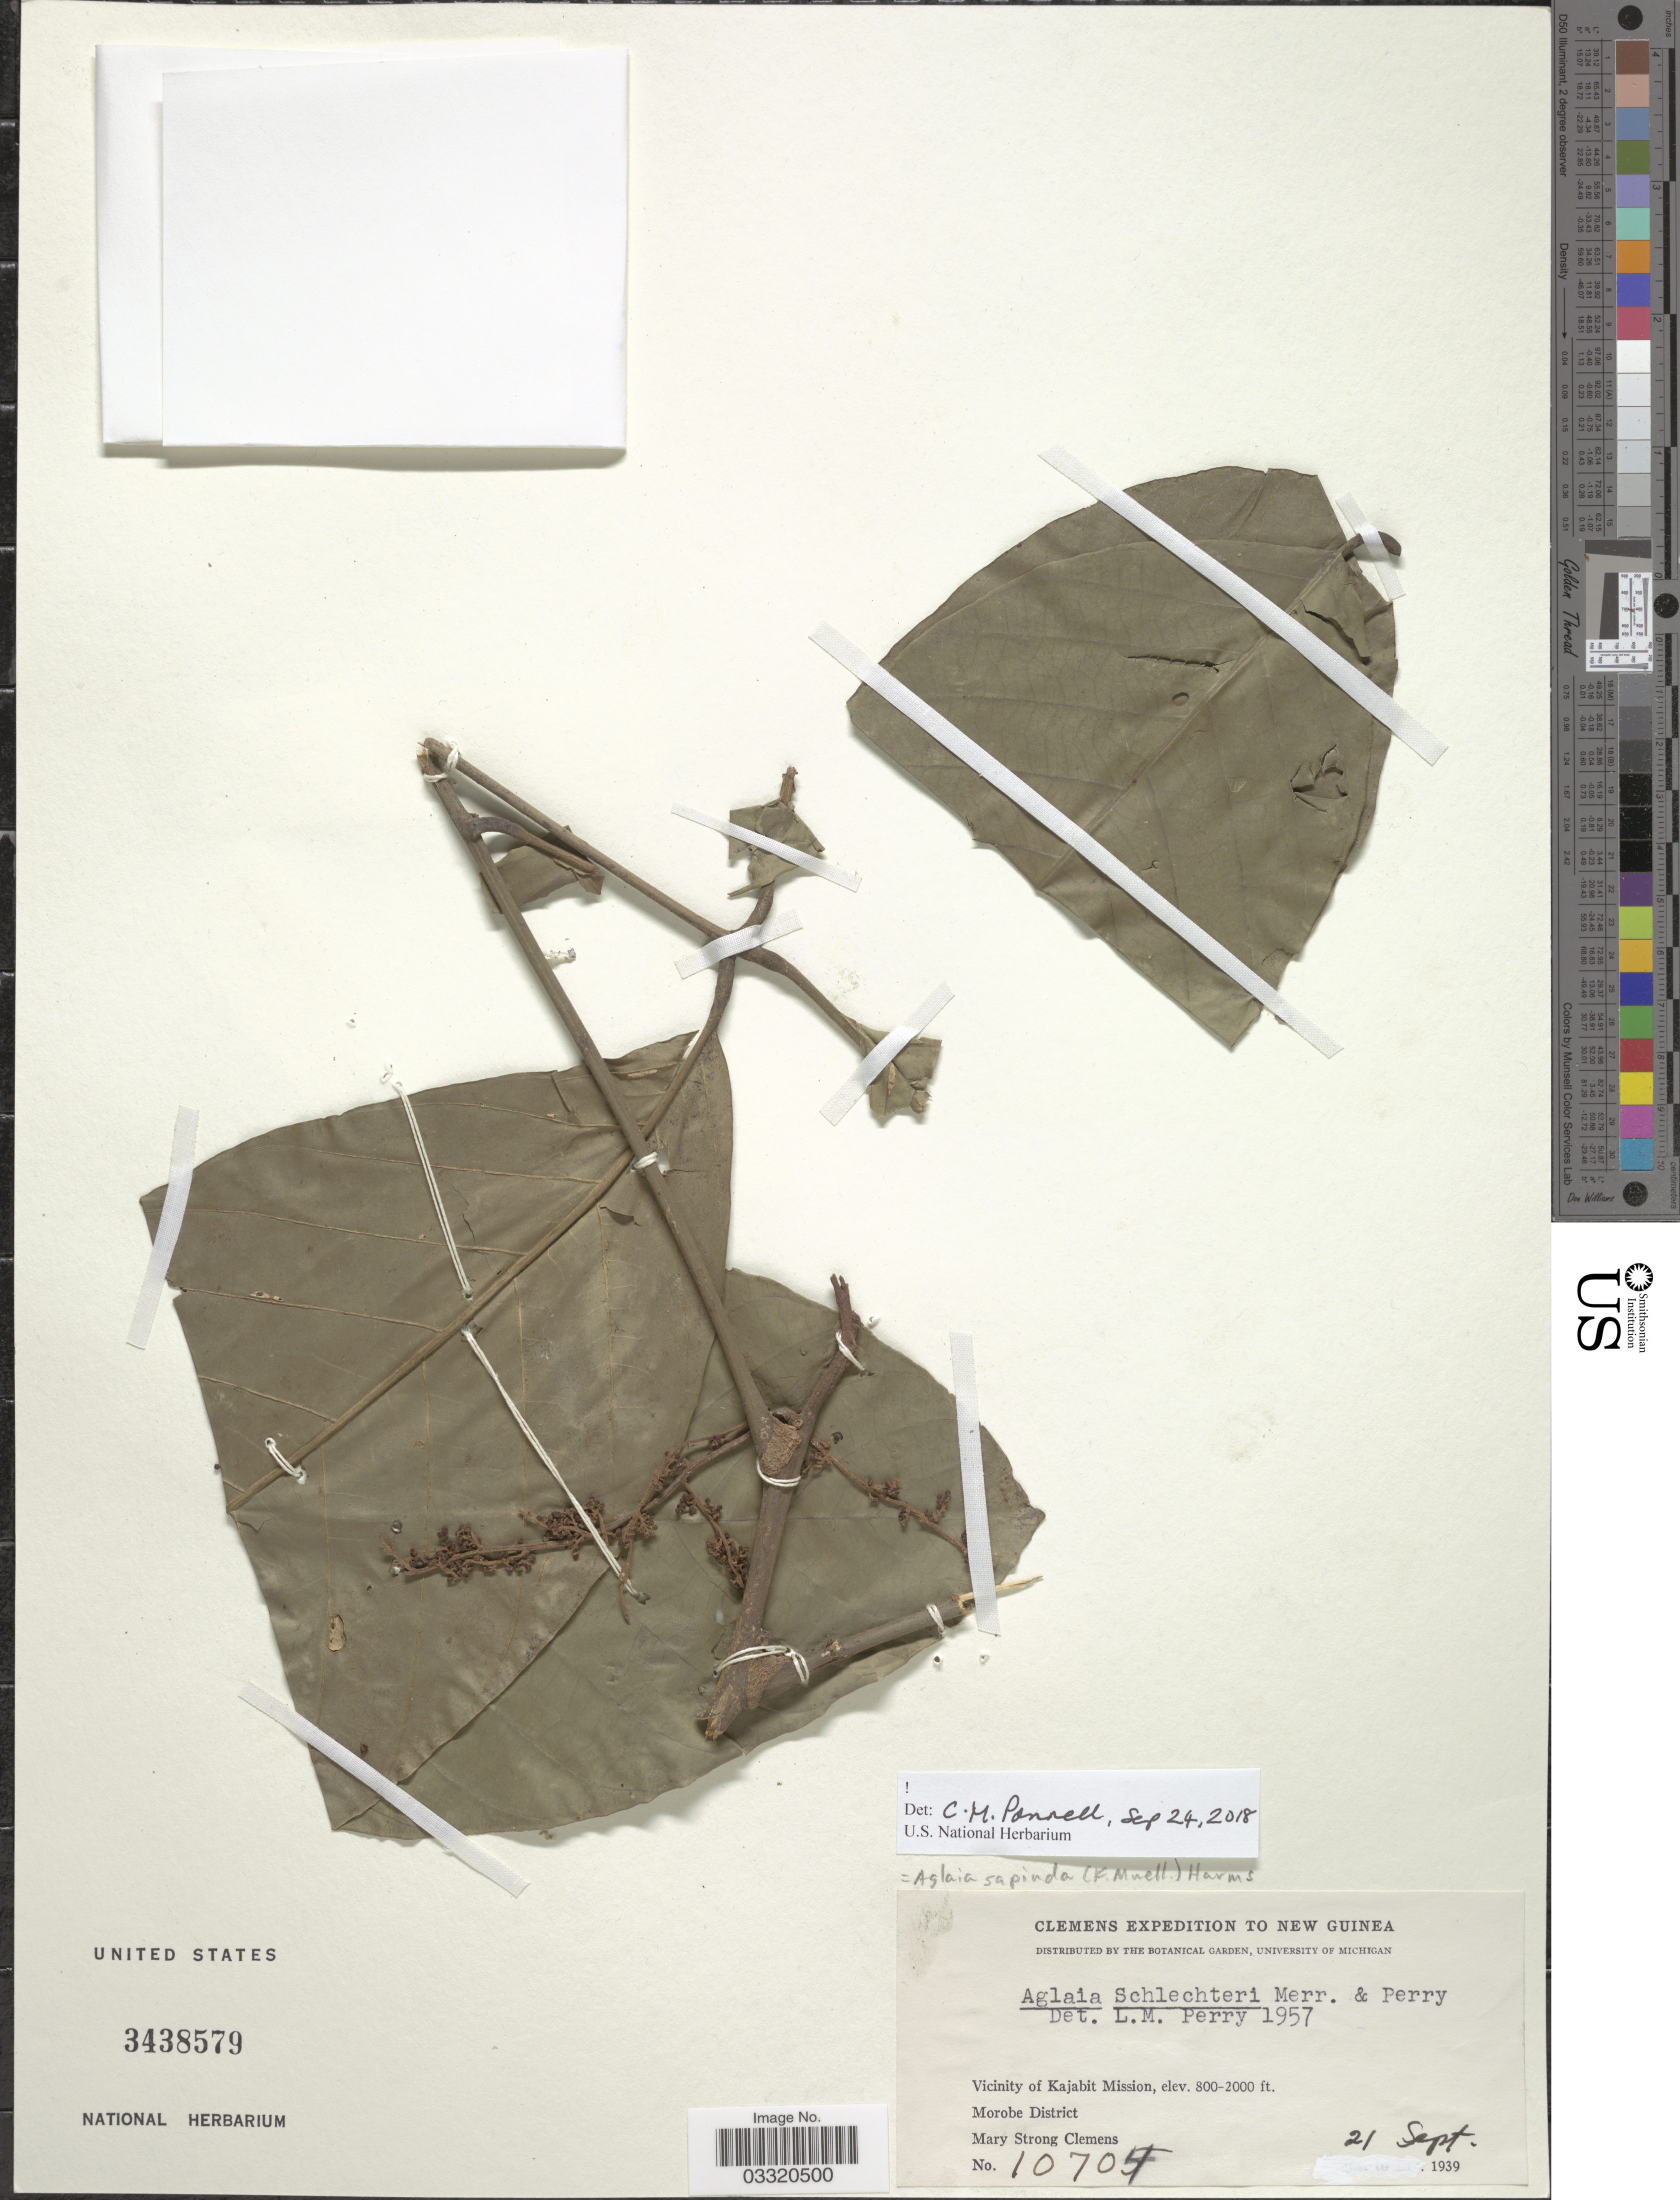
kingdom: Plantae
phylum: Tracheophyta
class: Magnoliopsida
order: Sapindales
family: Meliaceae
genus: Aglaia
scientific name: Aglaia sapindina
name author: (F. Muell.) Harms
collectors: M. S. Clemens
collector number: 10705*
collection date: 1939-09-21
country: Papua New Guinea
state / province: Morobe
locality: New Guinea. Vicinity of Kajabit Mission. Morobe District.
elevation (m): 244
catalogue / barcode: US 3438579